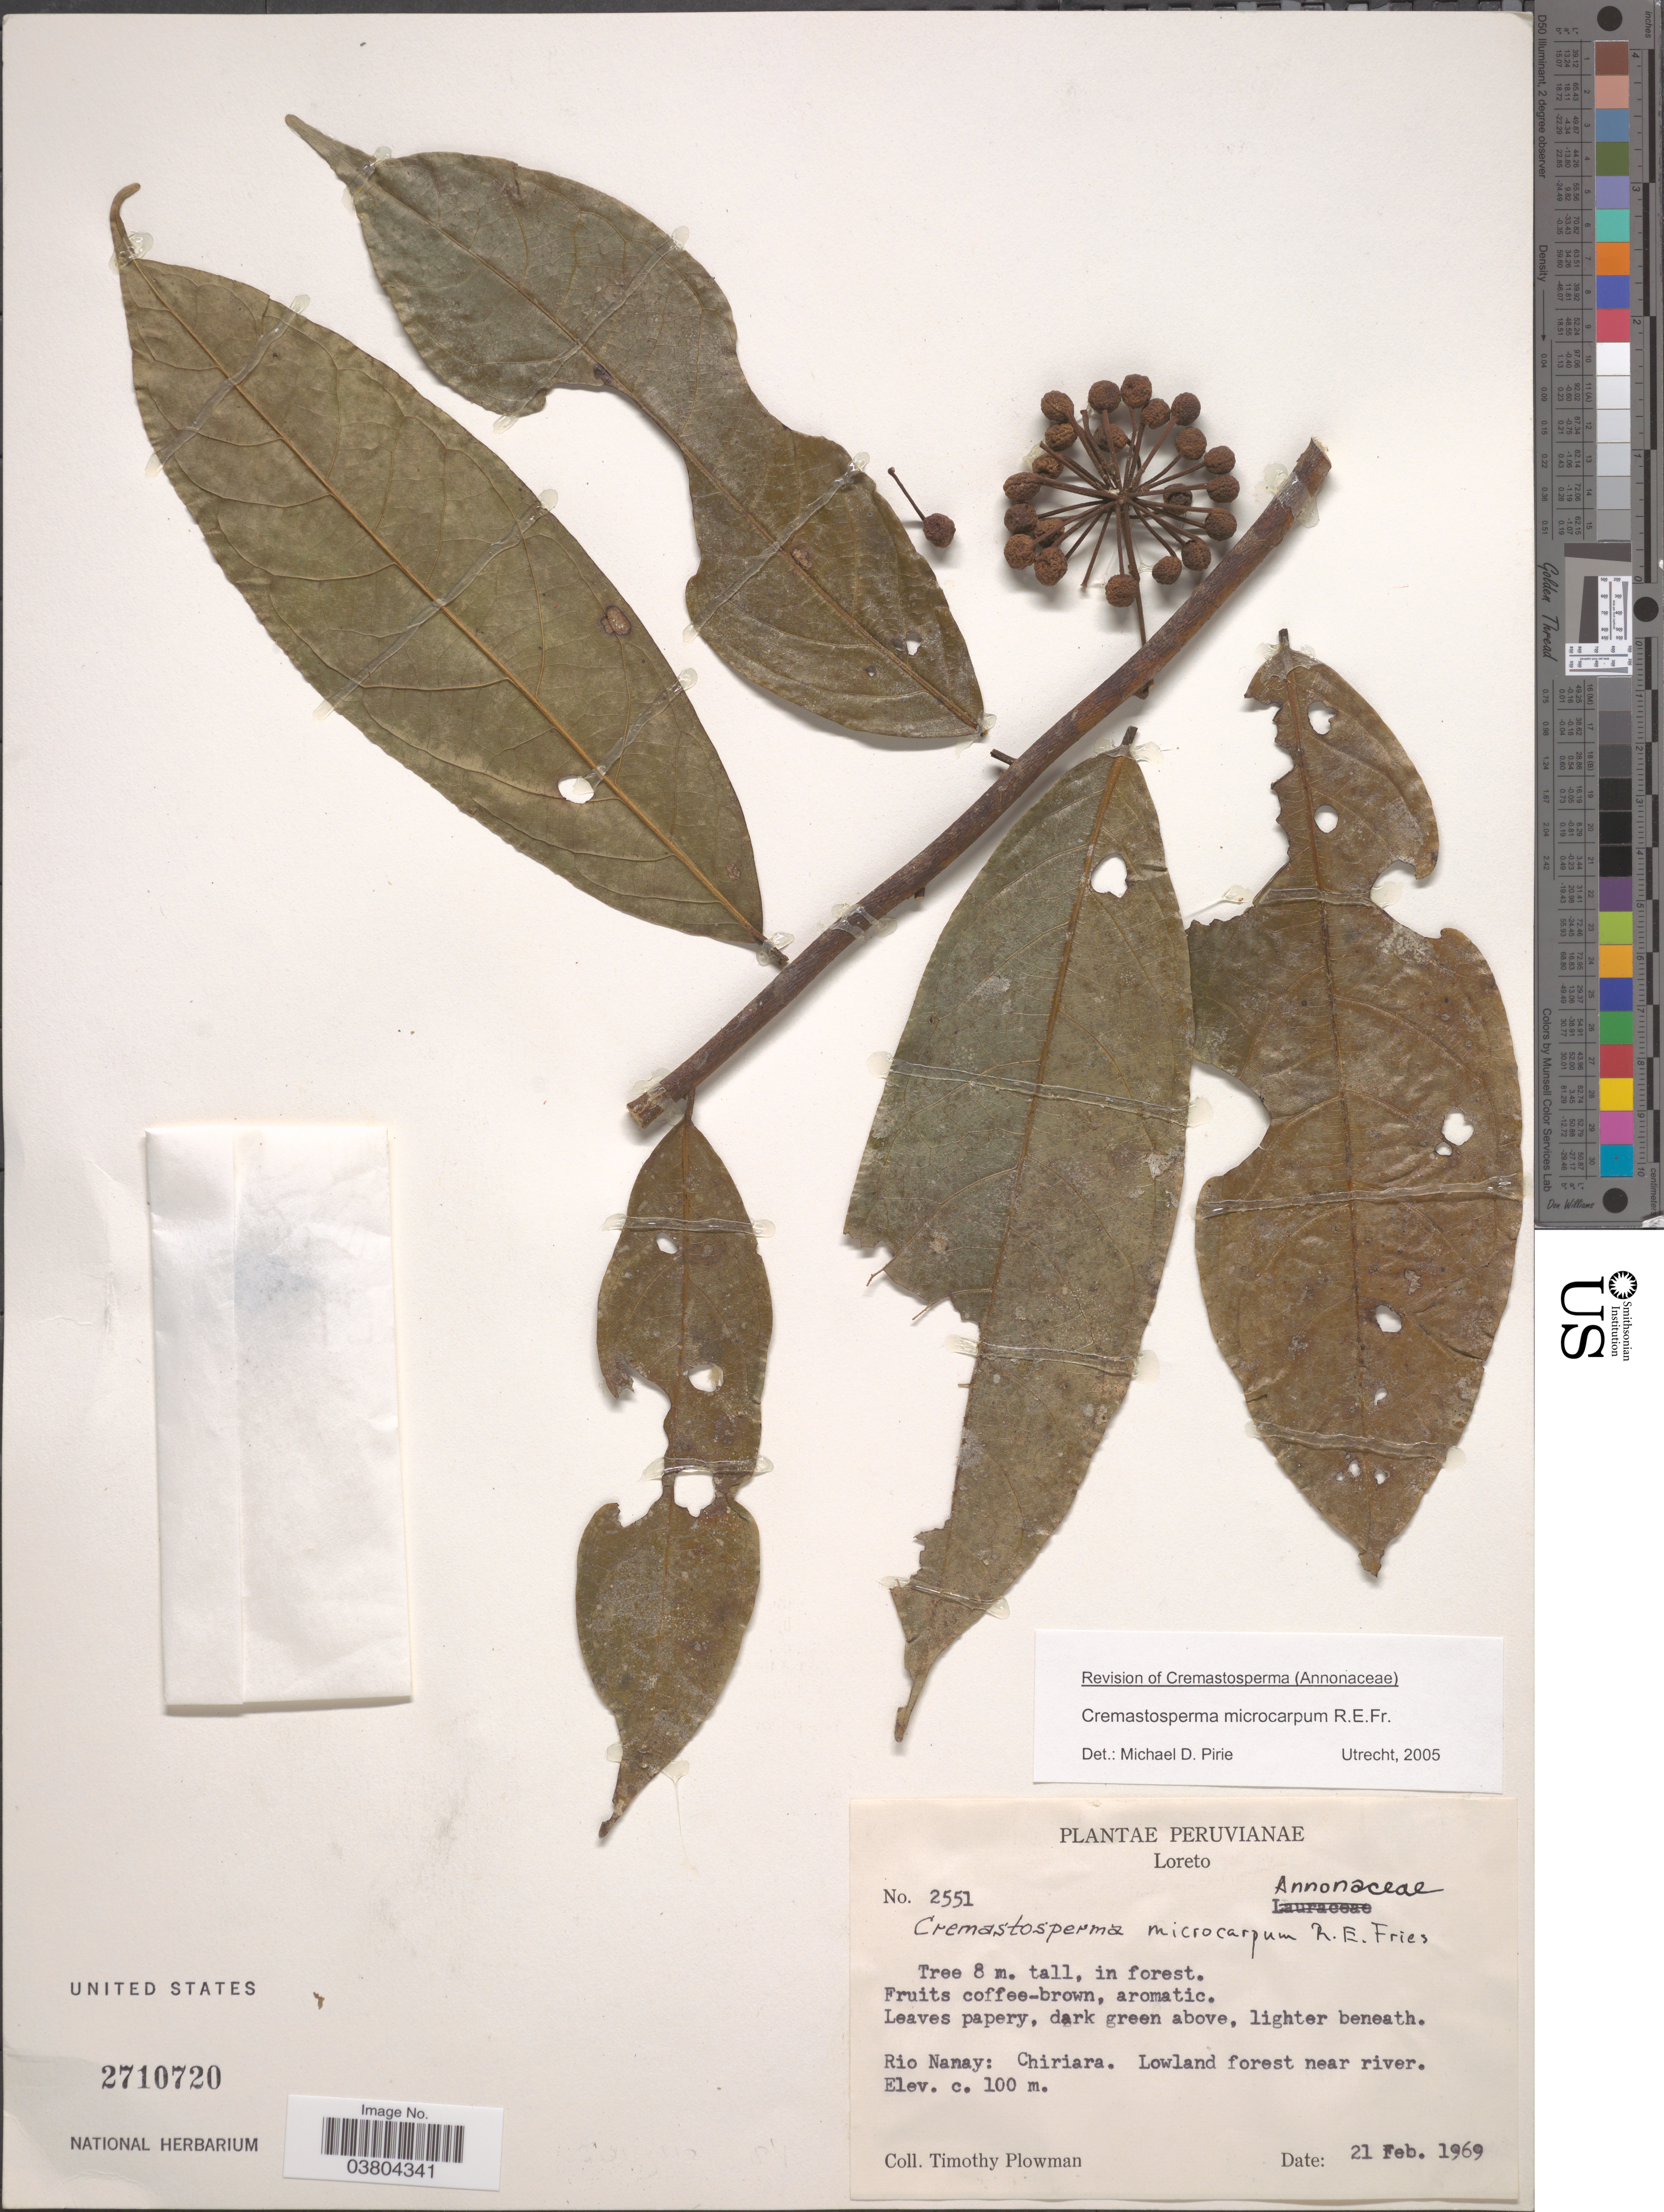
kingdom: Plantae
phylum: Tracheophyta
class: Magnoliopsida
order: Magnoliales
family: Annonaceae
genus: Cremastosperma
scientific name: Cremastosperma microcarpum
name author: R.E. Fr.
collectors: T. Plowman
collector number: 2551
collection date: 1969-02-21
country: Peru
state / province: Loreto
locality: Rio Nanay: Chiriara. Lowland forest near river.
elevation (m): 100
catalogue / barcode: US 2710720